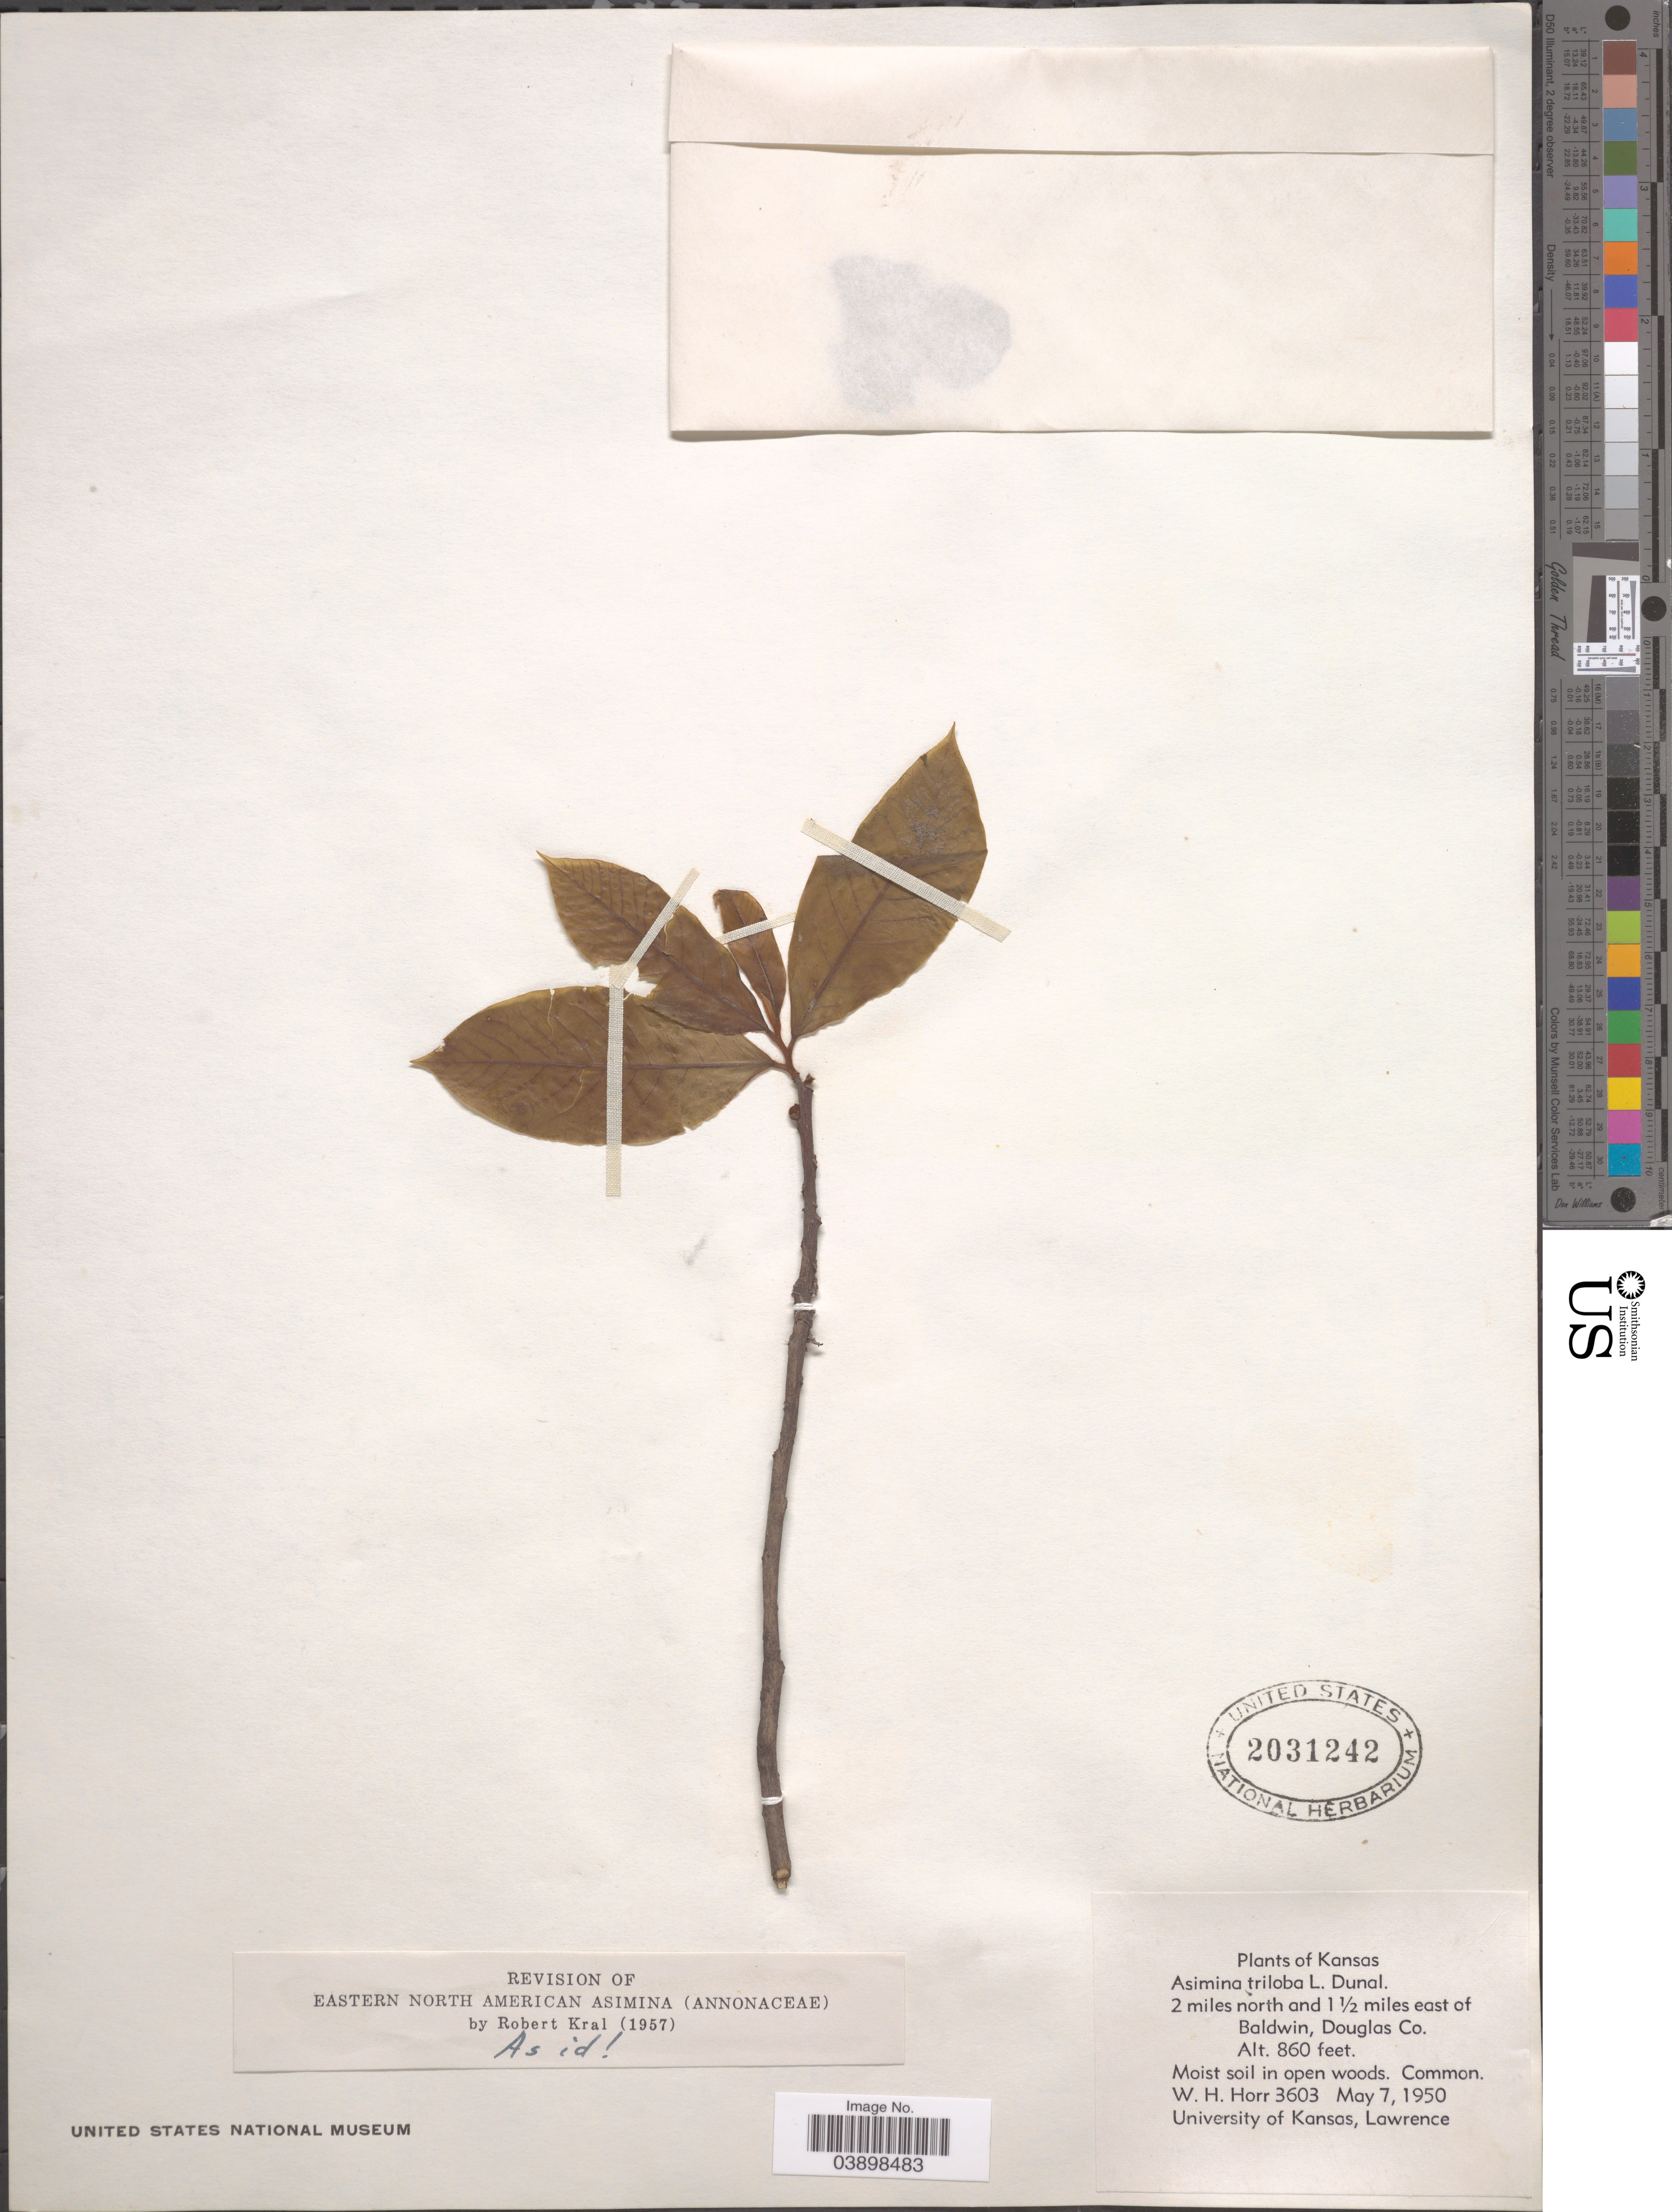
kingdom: Plantae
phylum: Tracheophyta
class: Magnoliopsida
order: Magnoliales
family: Annonaceae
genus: Asimina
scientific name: Asimina triloba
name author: (L.) Dunal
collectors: W. H. Horr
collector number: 3603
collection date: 1950-05-07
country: United States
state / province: Kansas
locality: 2 miles north and 1½ miles east of Baldwin, Douglas Co.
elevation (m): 262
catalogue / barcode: US 2031242